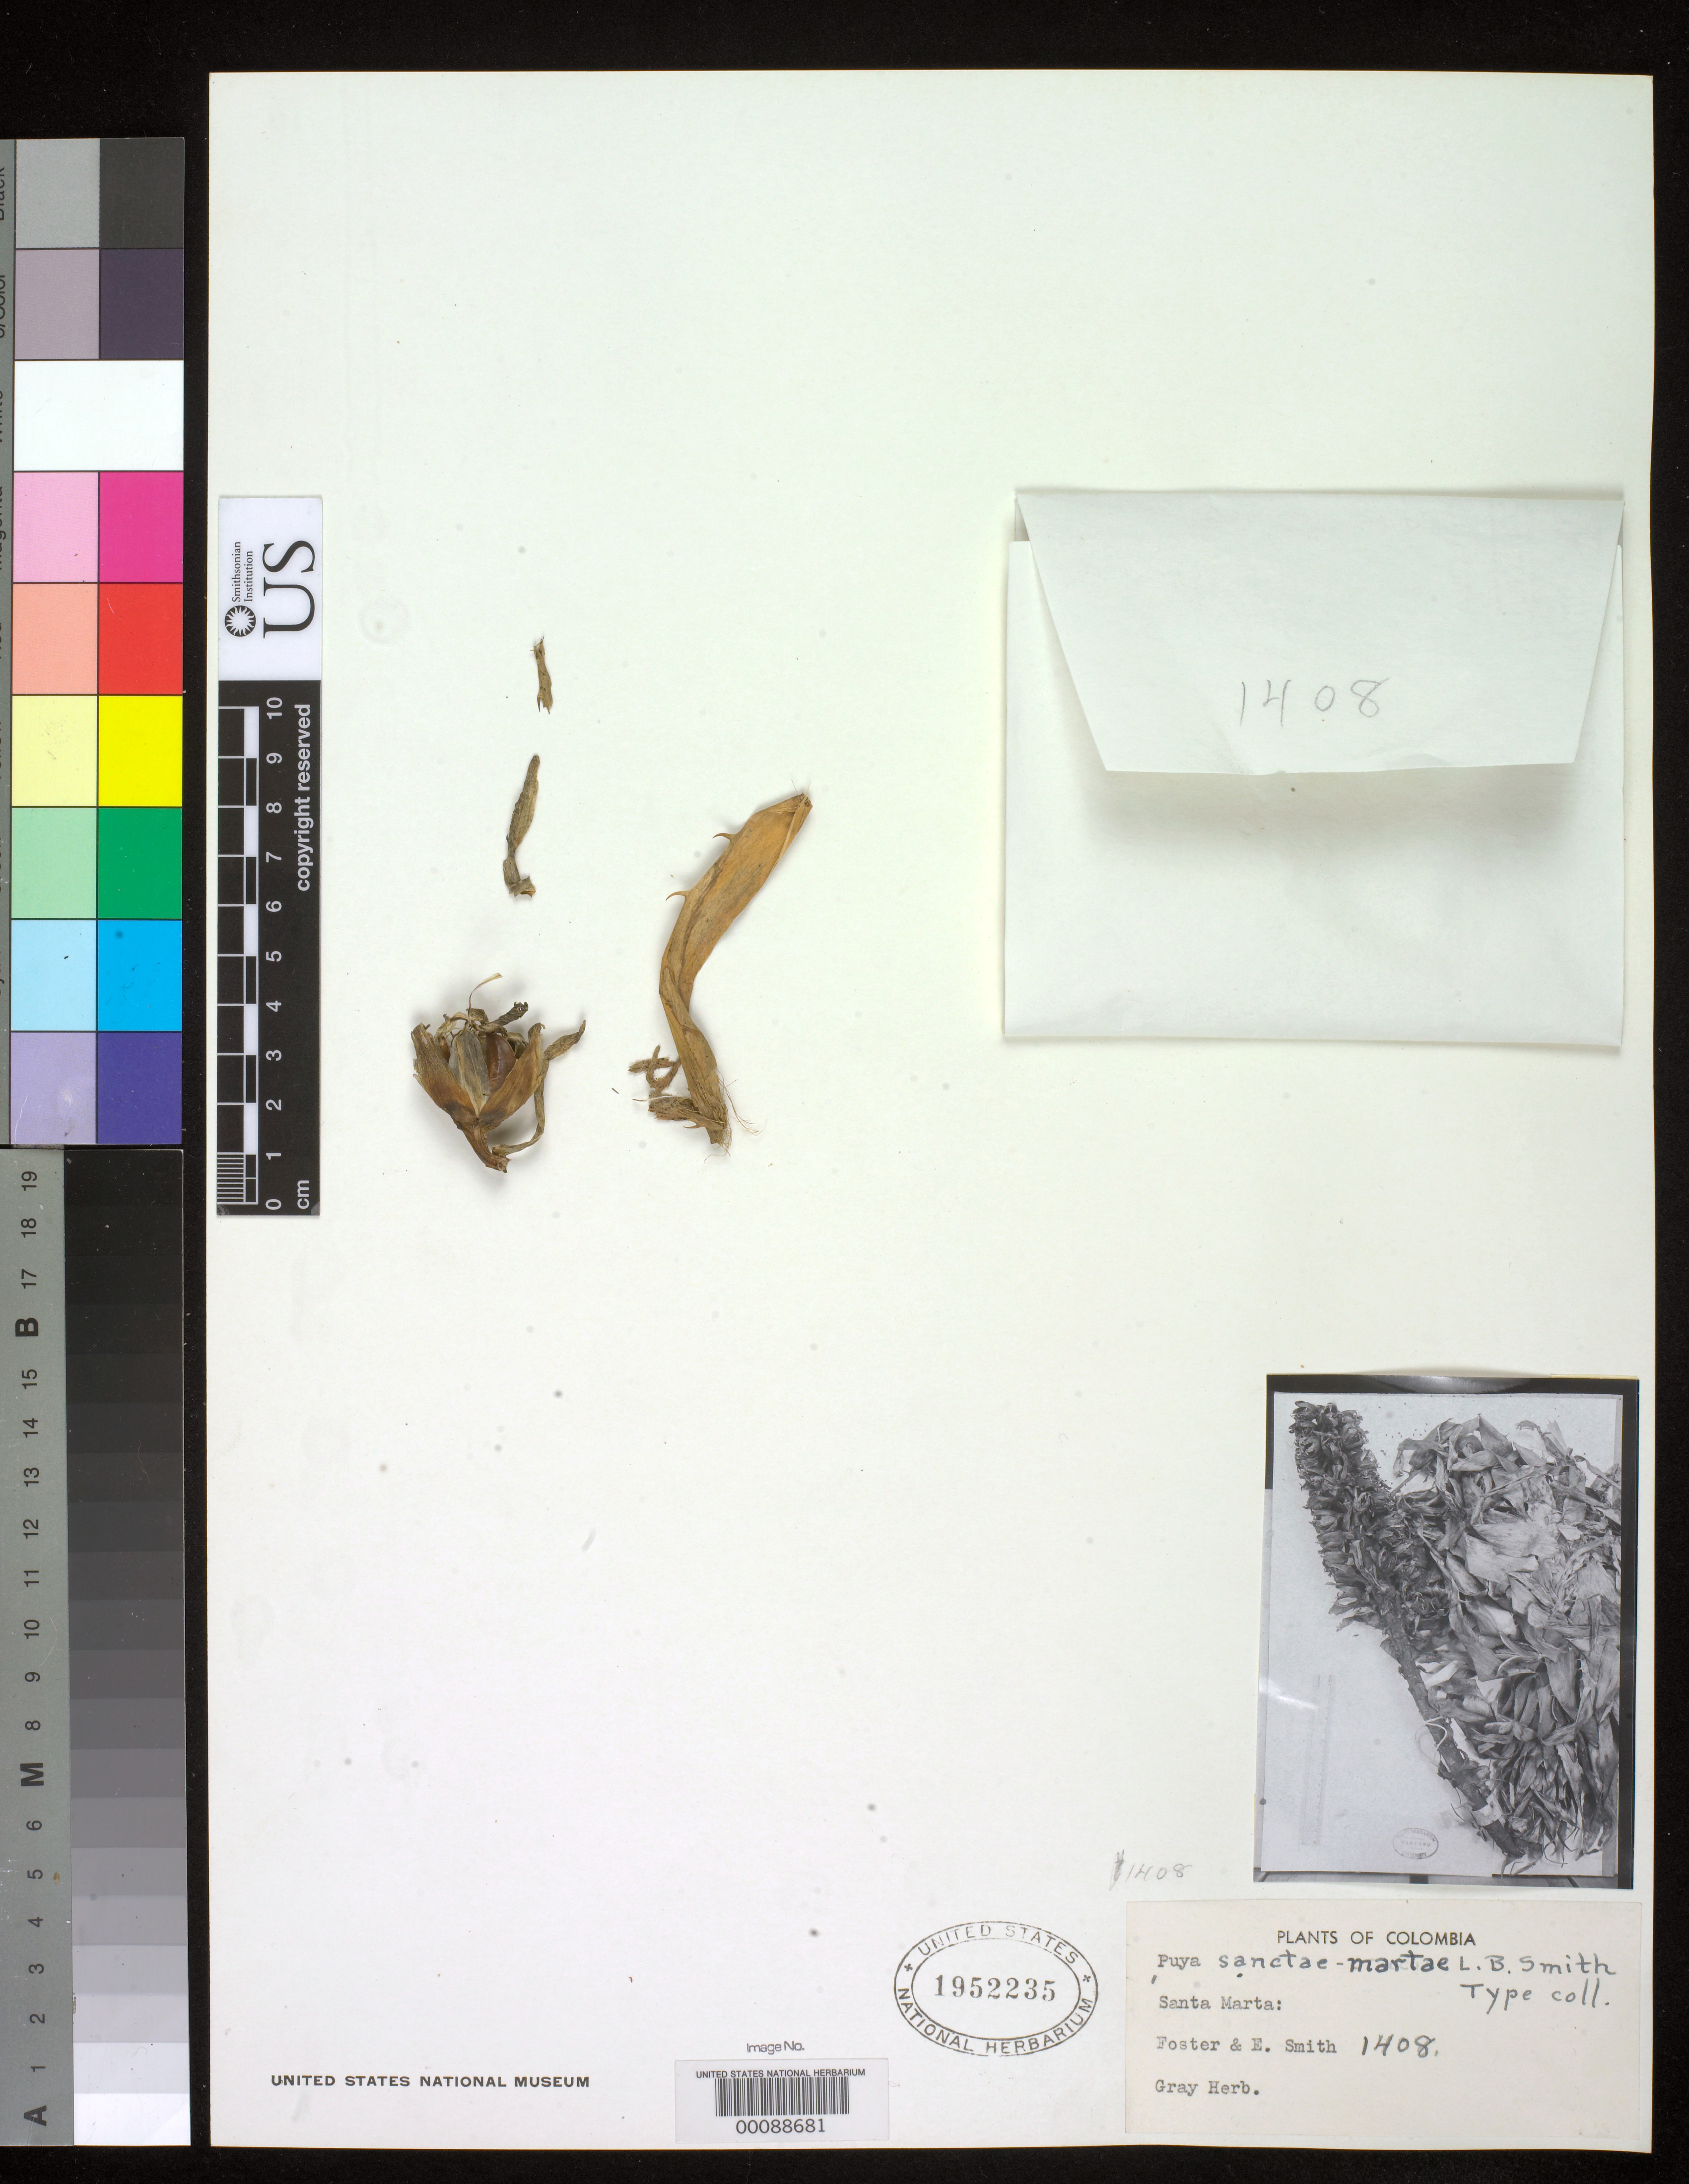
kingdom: Plantae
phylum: Tracheophyta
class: Liliopsida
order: Poales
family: Bromeliaceae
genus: Puya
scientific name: Puya sanctae-martae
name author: L.B. Sm.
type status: Isotype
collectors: M. B. Foster, R. C. Foster & C. E. Smith Jr.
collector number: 1408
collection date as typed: Aug 1946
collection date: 1946-08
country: Colombia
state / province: Magdalena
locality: Santa Marta, Hacienda Cincinnati.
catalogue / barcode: US 1952235